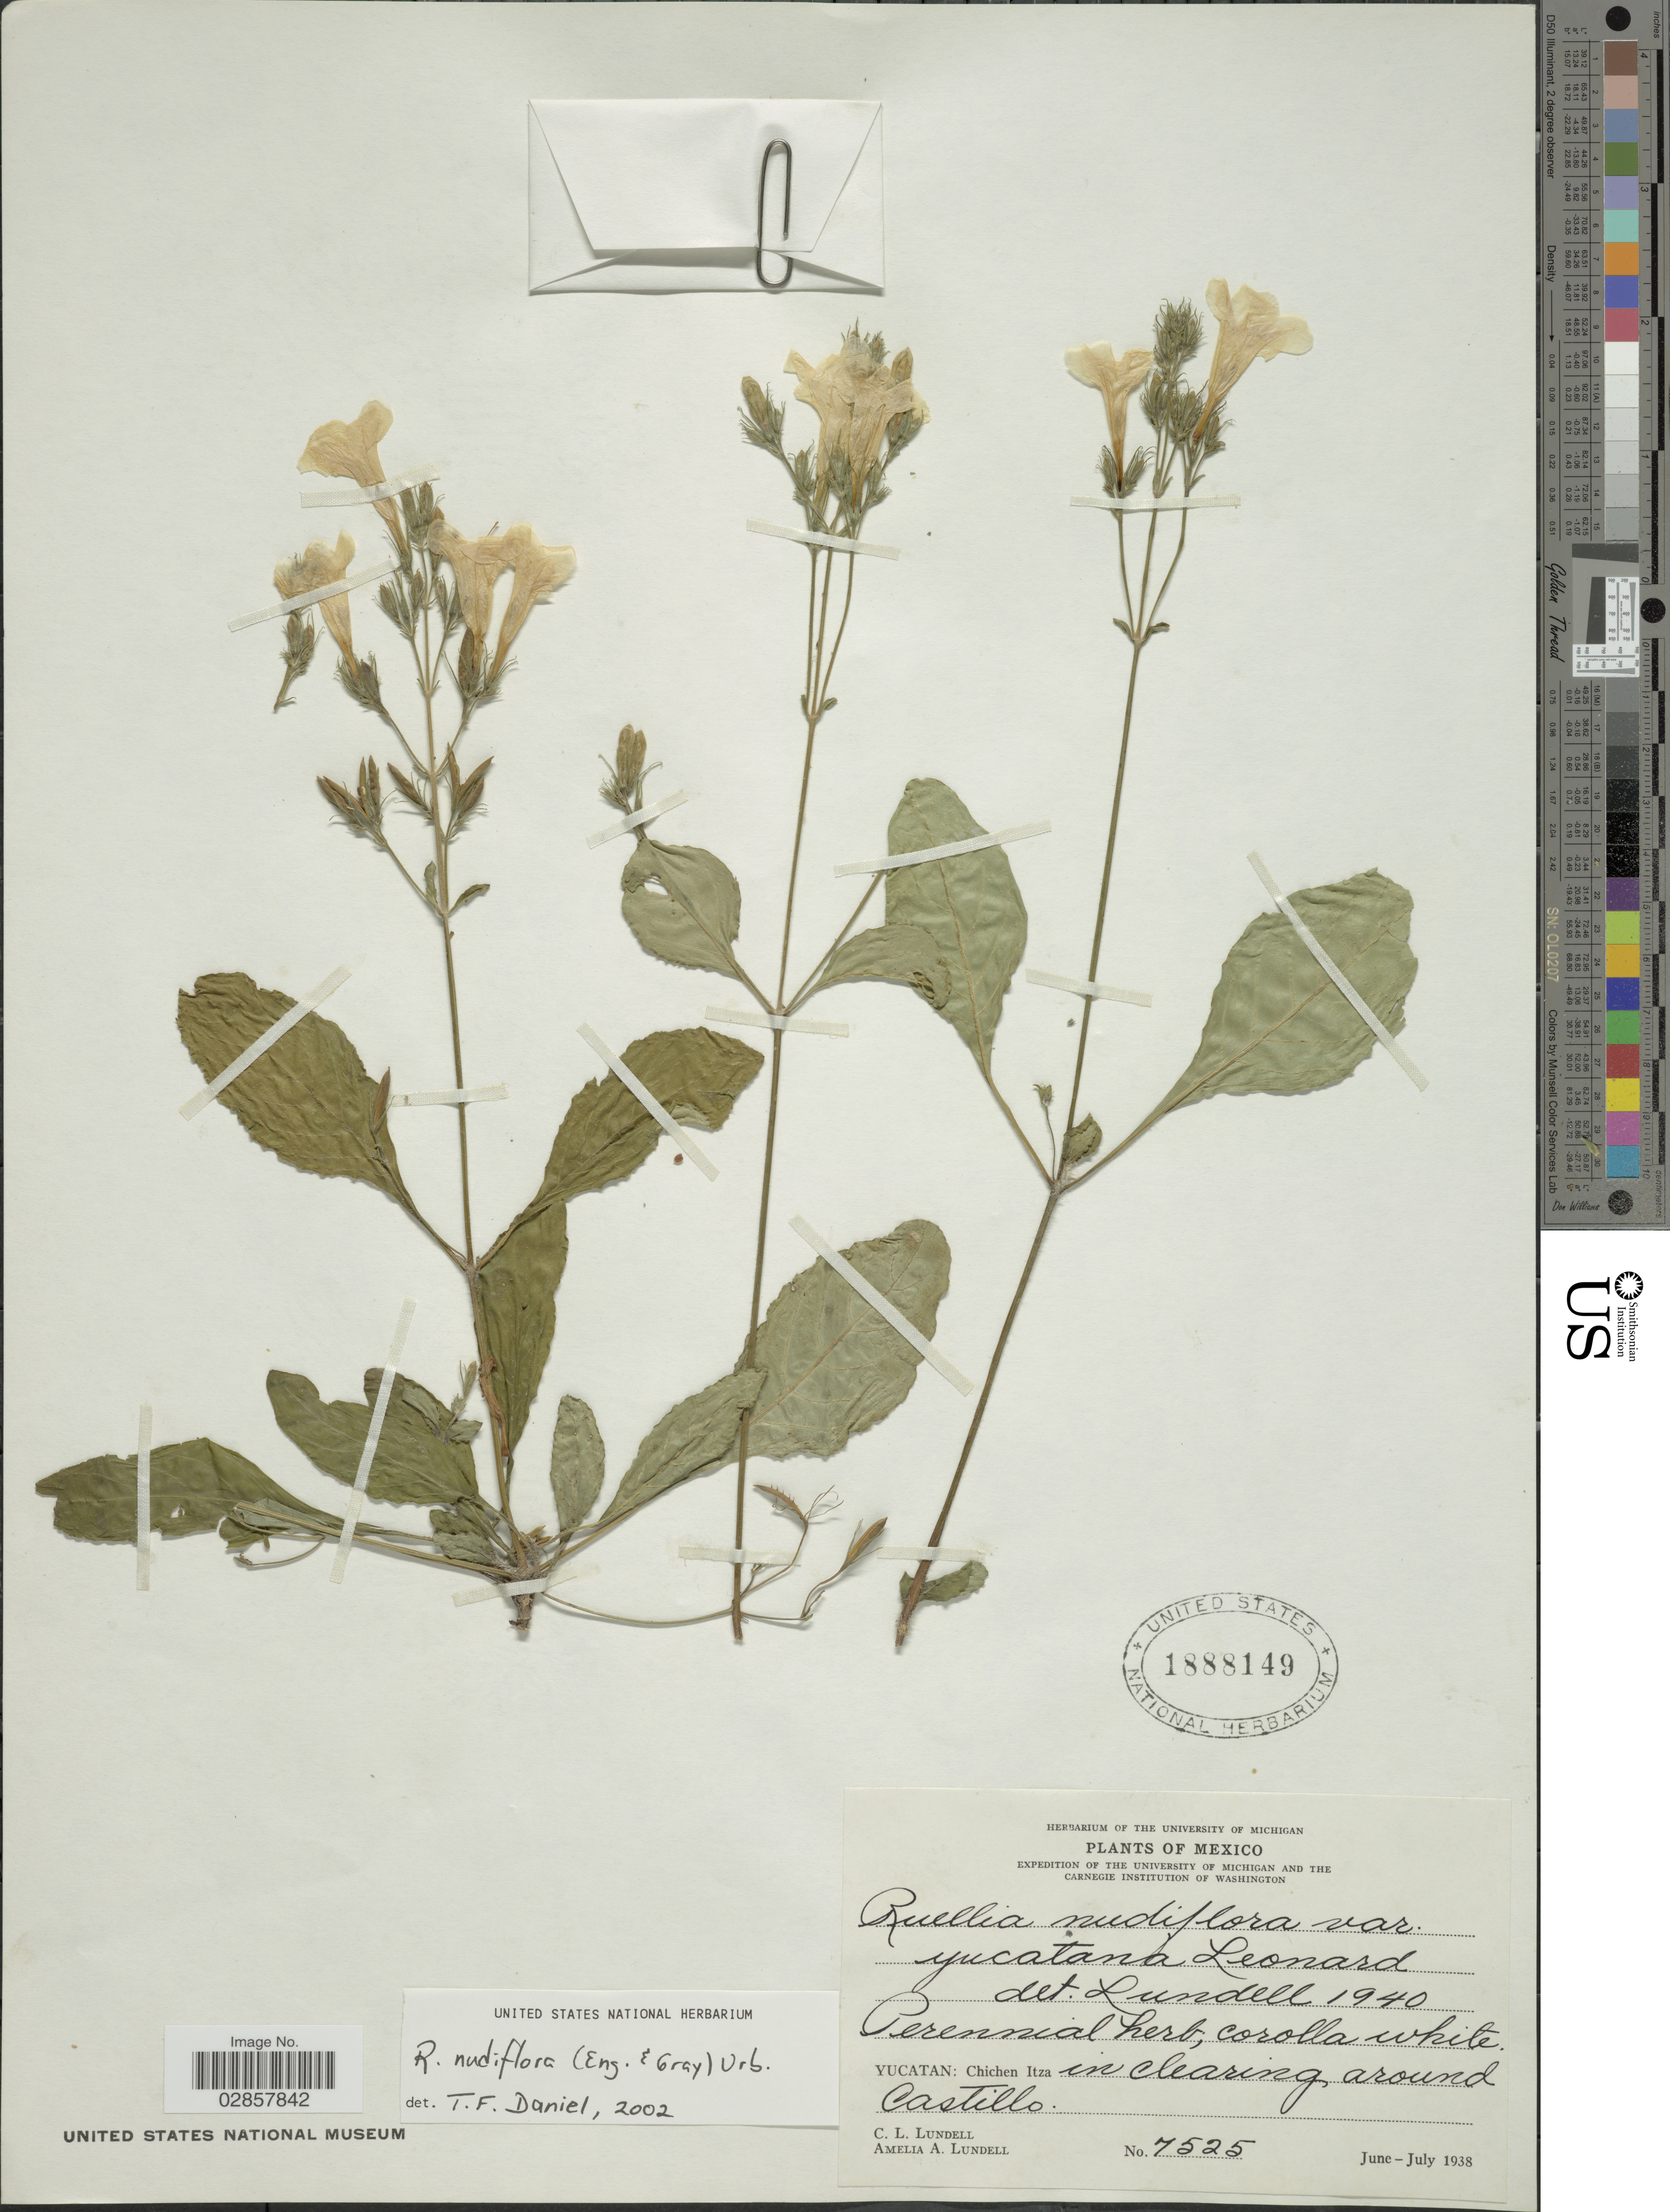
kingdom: Plantae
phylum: Tracheophyta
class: Magnoliopsida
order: Lamiales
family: Acanthaceae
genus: Ruellia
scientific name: Ruellia nudiflora var. yucatana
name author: Leonard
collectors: C. L. Lundell & A. A. Lundell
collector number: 7525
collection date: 1938-06/1938-07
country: Mexico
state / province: Yucatán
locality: Chichen Itza in clearing around Castillo.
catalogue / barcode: US 1888149